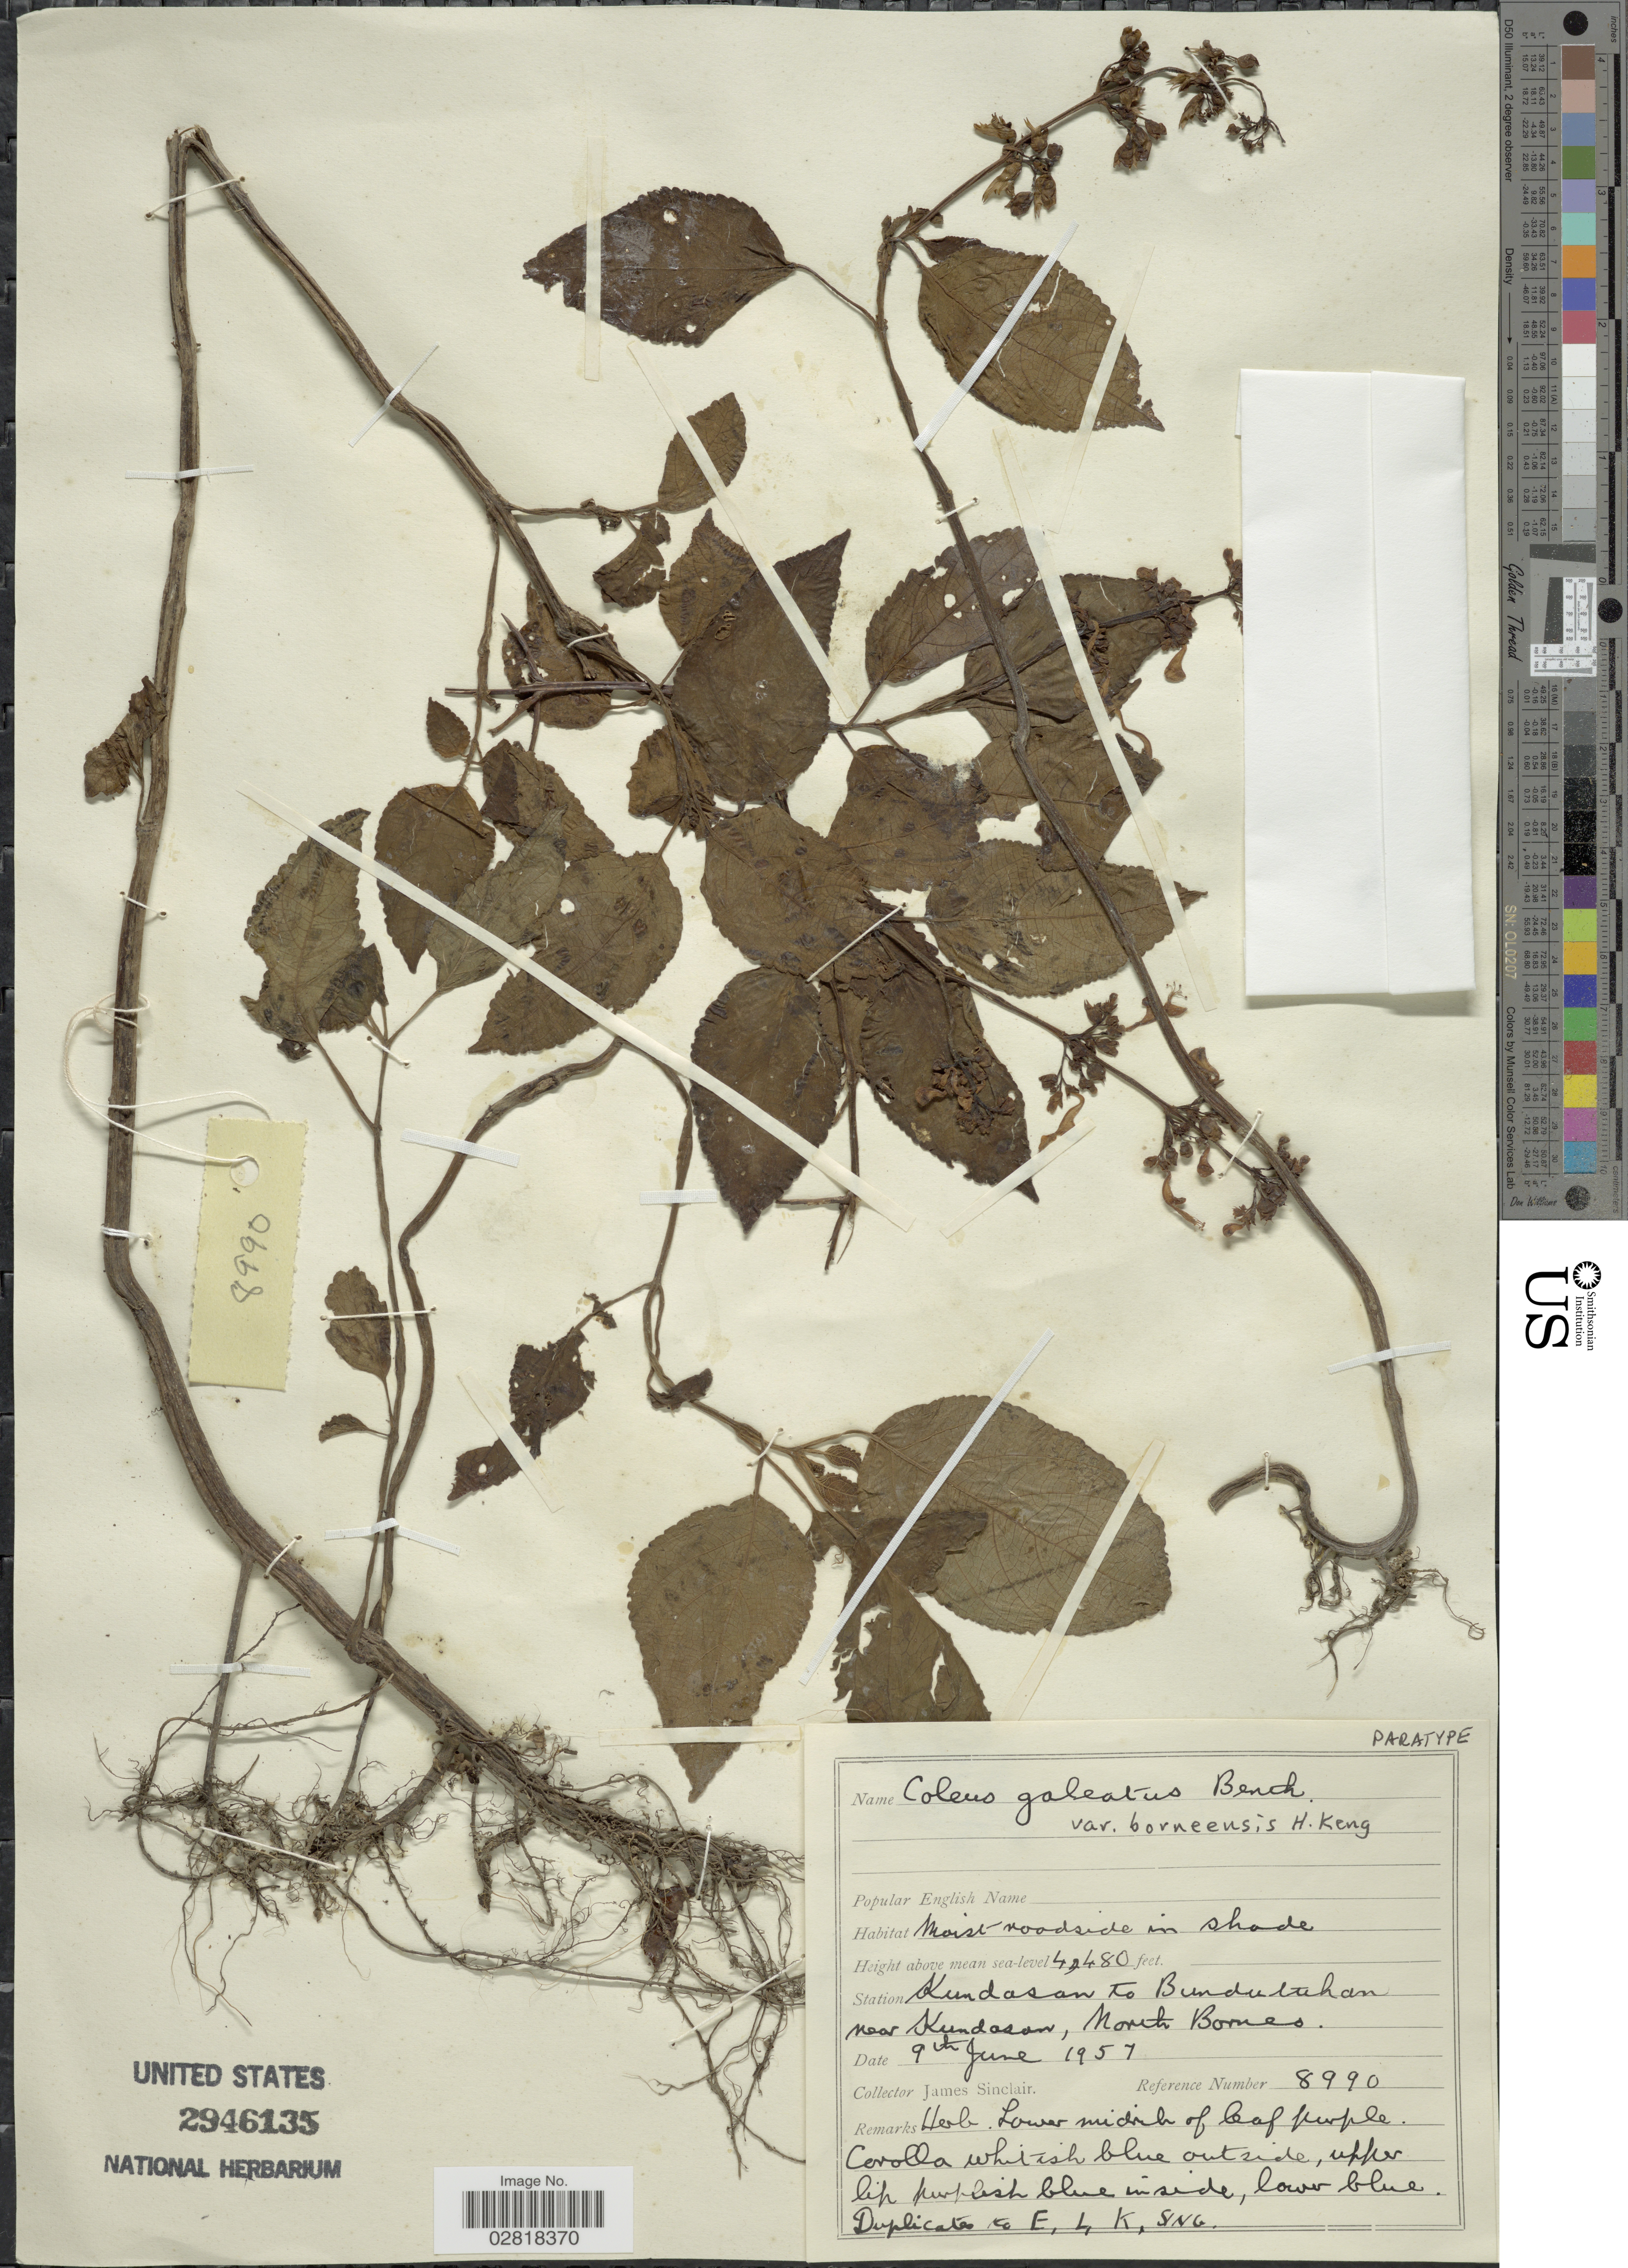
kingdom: Plantae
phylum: Tracheophyta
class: Magnoliopsida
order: Lamiales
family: Lamiaceae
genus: Plectranthus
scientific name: Plectranthus galeatus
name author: Vahl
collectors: J. Sinclair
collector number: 8990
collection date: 1957-06-09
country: Malaysia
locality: Station Kundasan to Bundutuhan near Kundasan, North Borneo.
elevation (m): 1366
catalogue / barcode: US 2946135